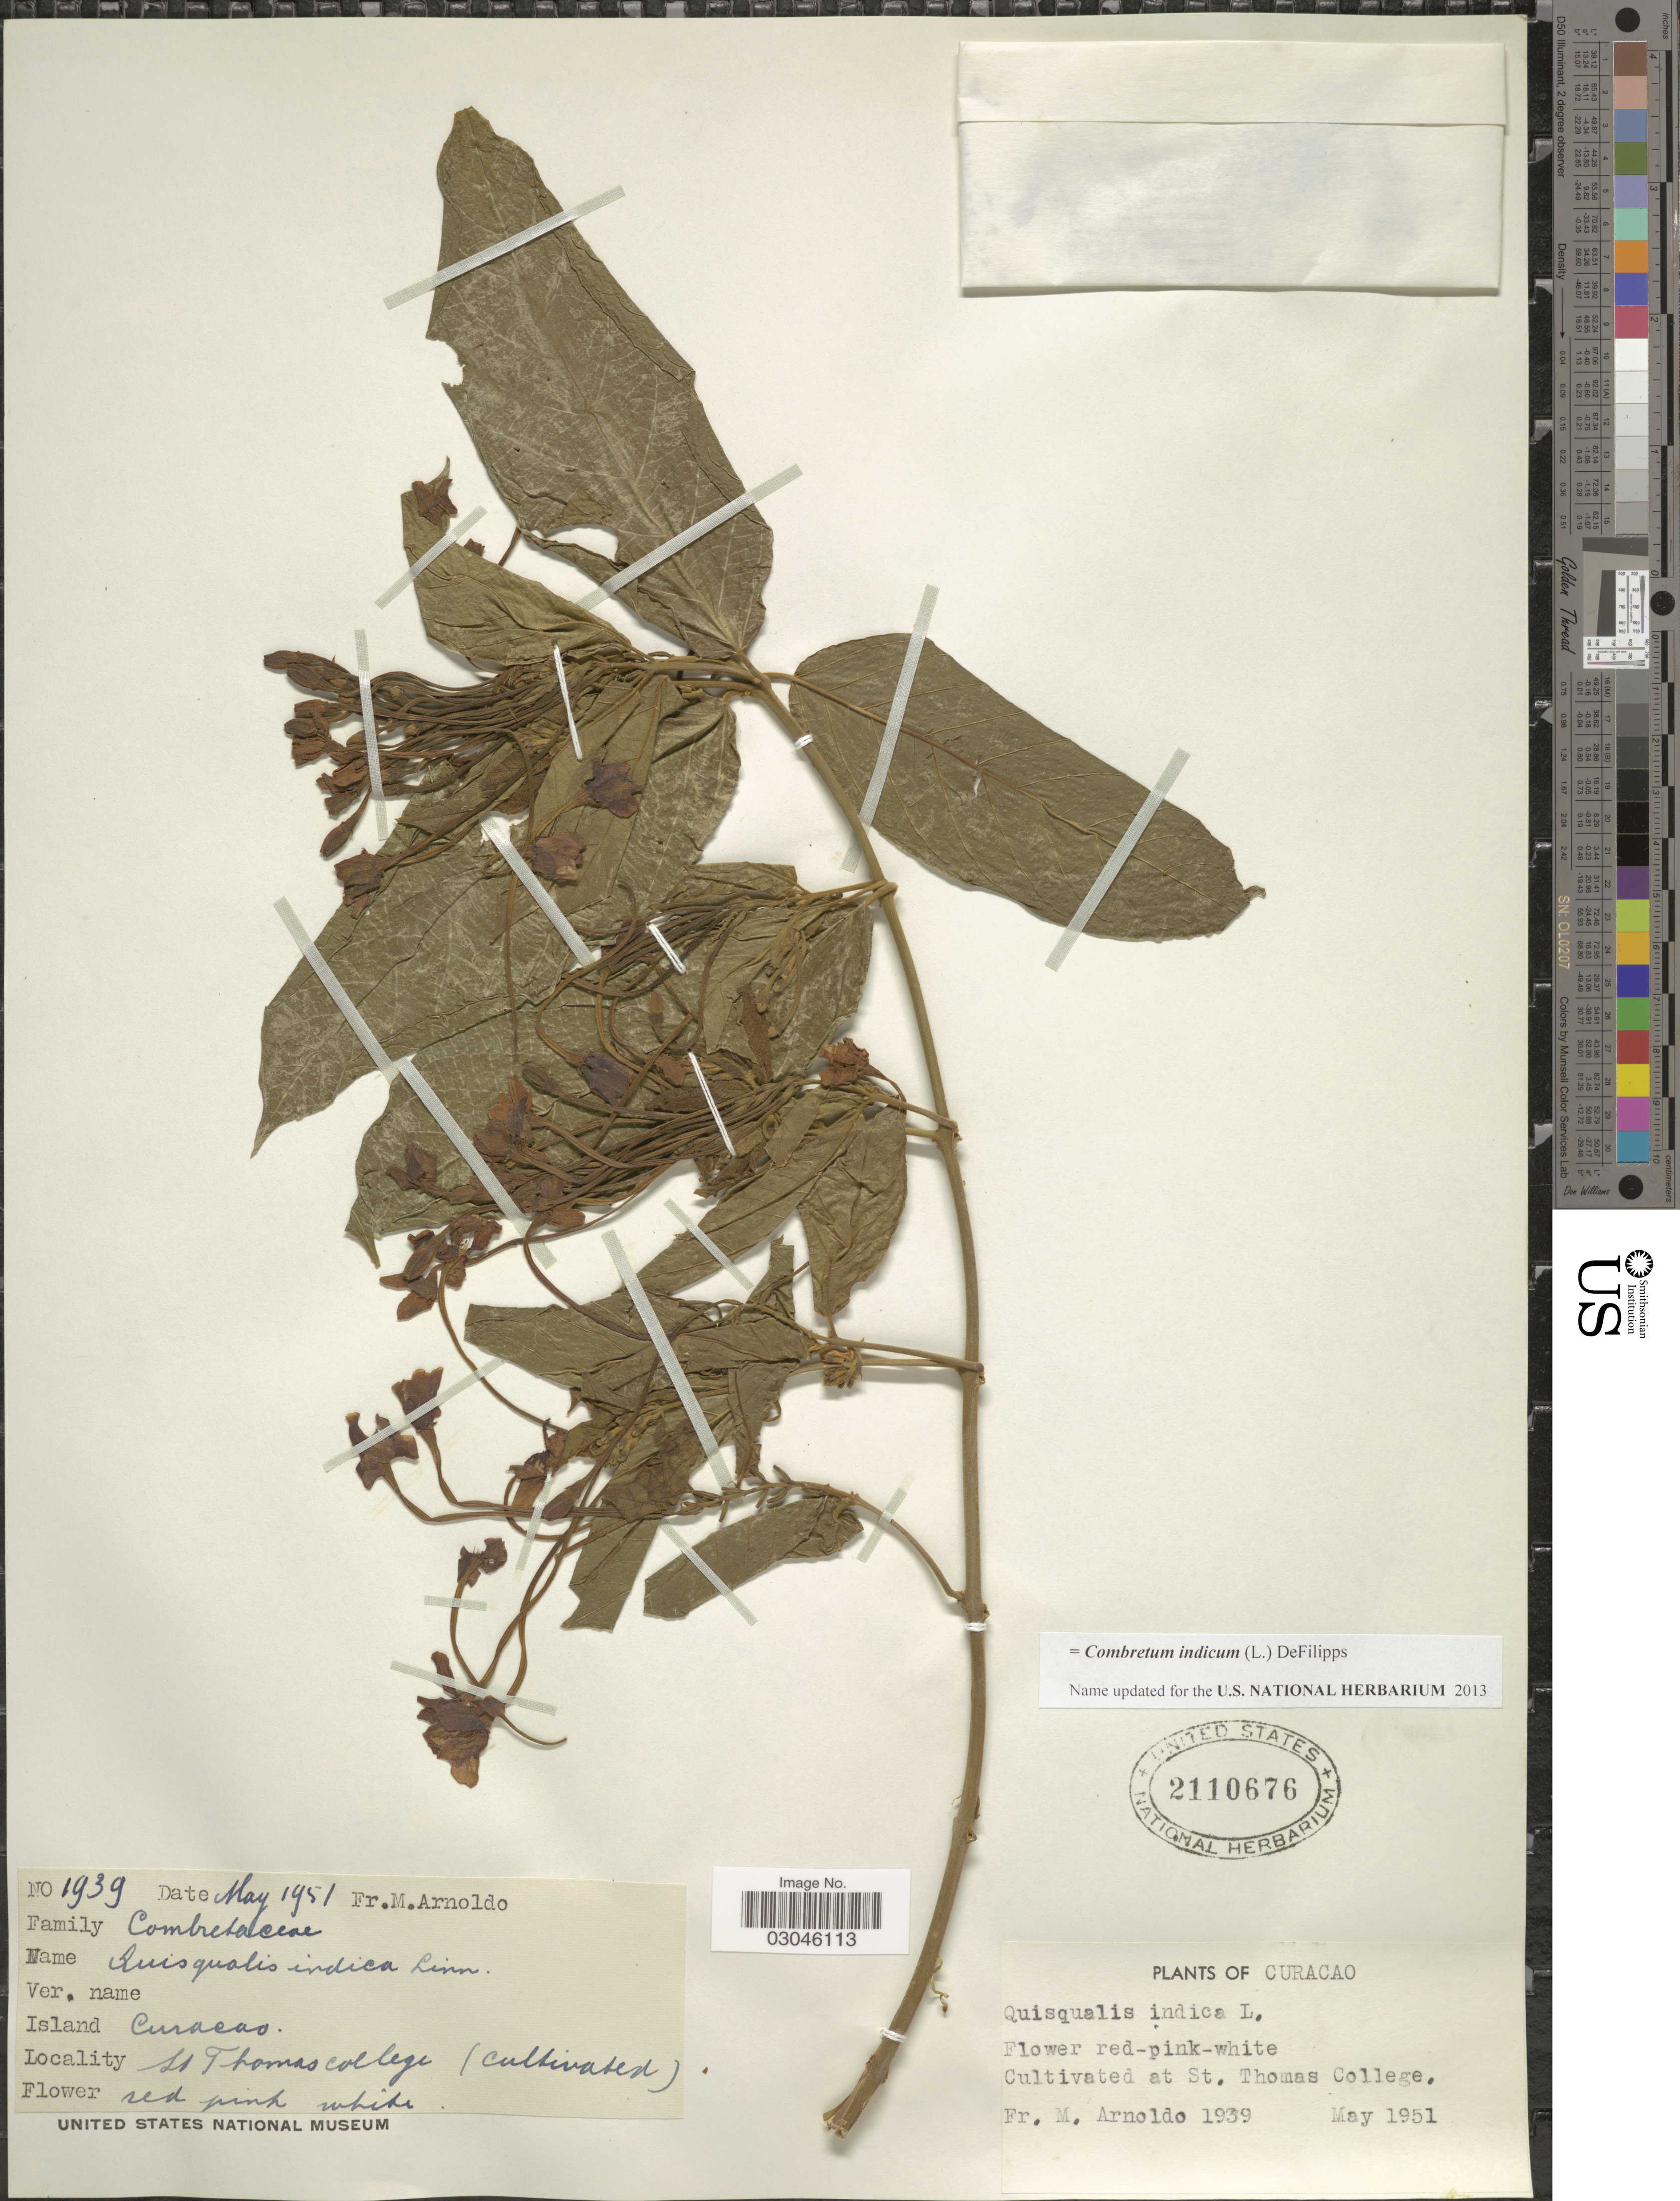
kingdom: Plantae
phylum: Tracheophyta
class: Magnoliopsida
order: Myrtales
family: Combretaceae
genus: Combretum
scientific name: Combretum indicum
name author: (L.) DeFilipps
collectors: N. Arnoldo-Broeders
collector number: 1939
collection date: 1951-05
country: Curaçao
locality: At St. Thomas College.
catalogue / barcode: US 2110676